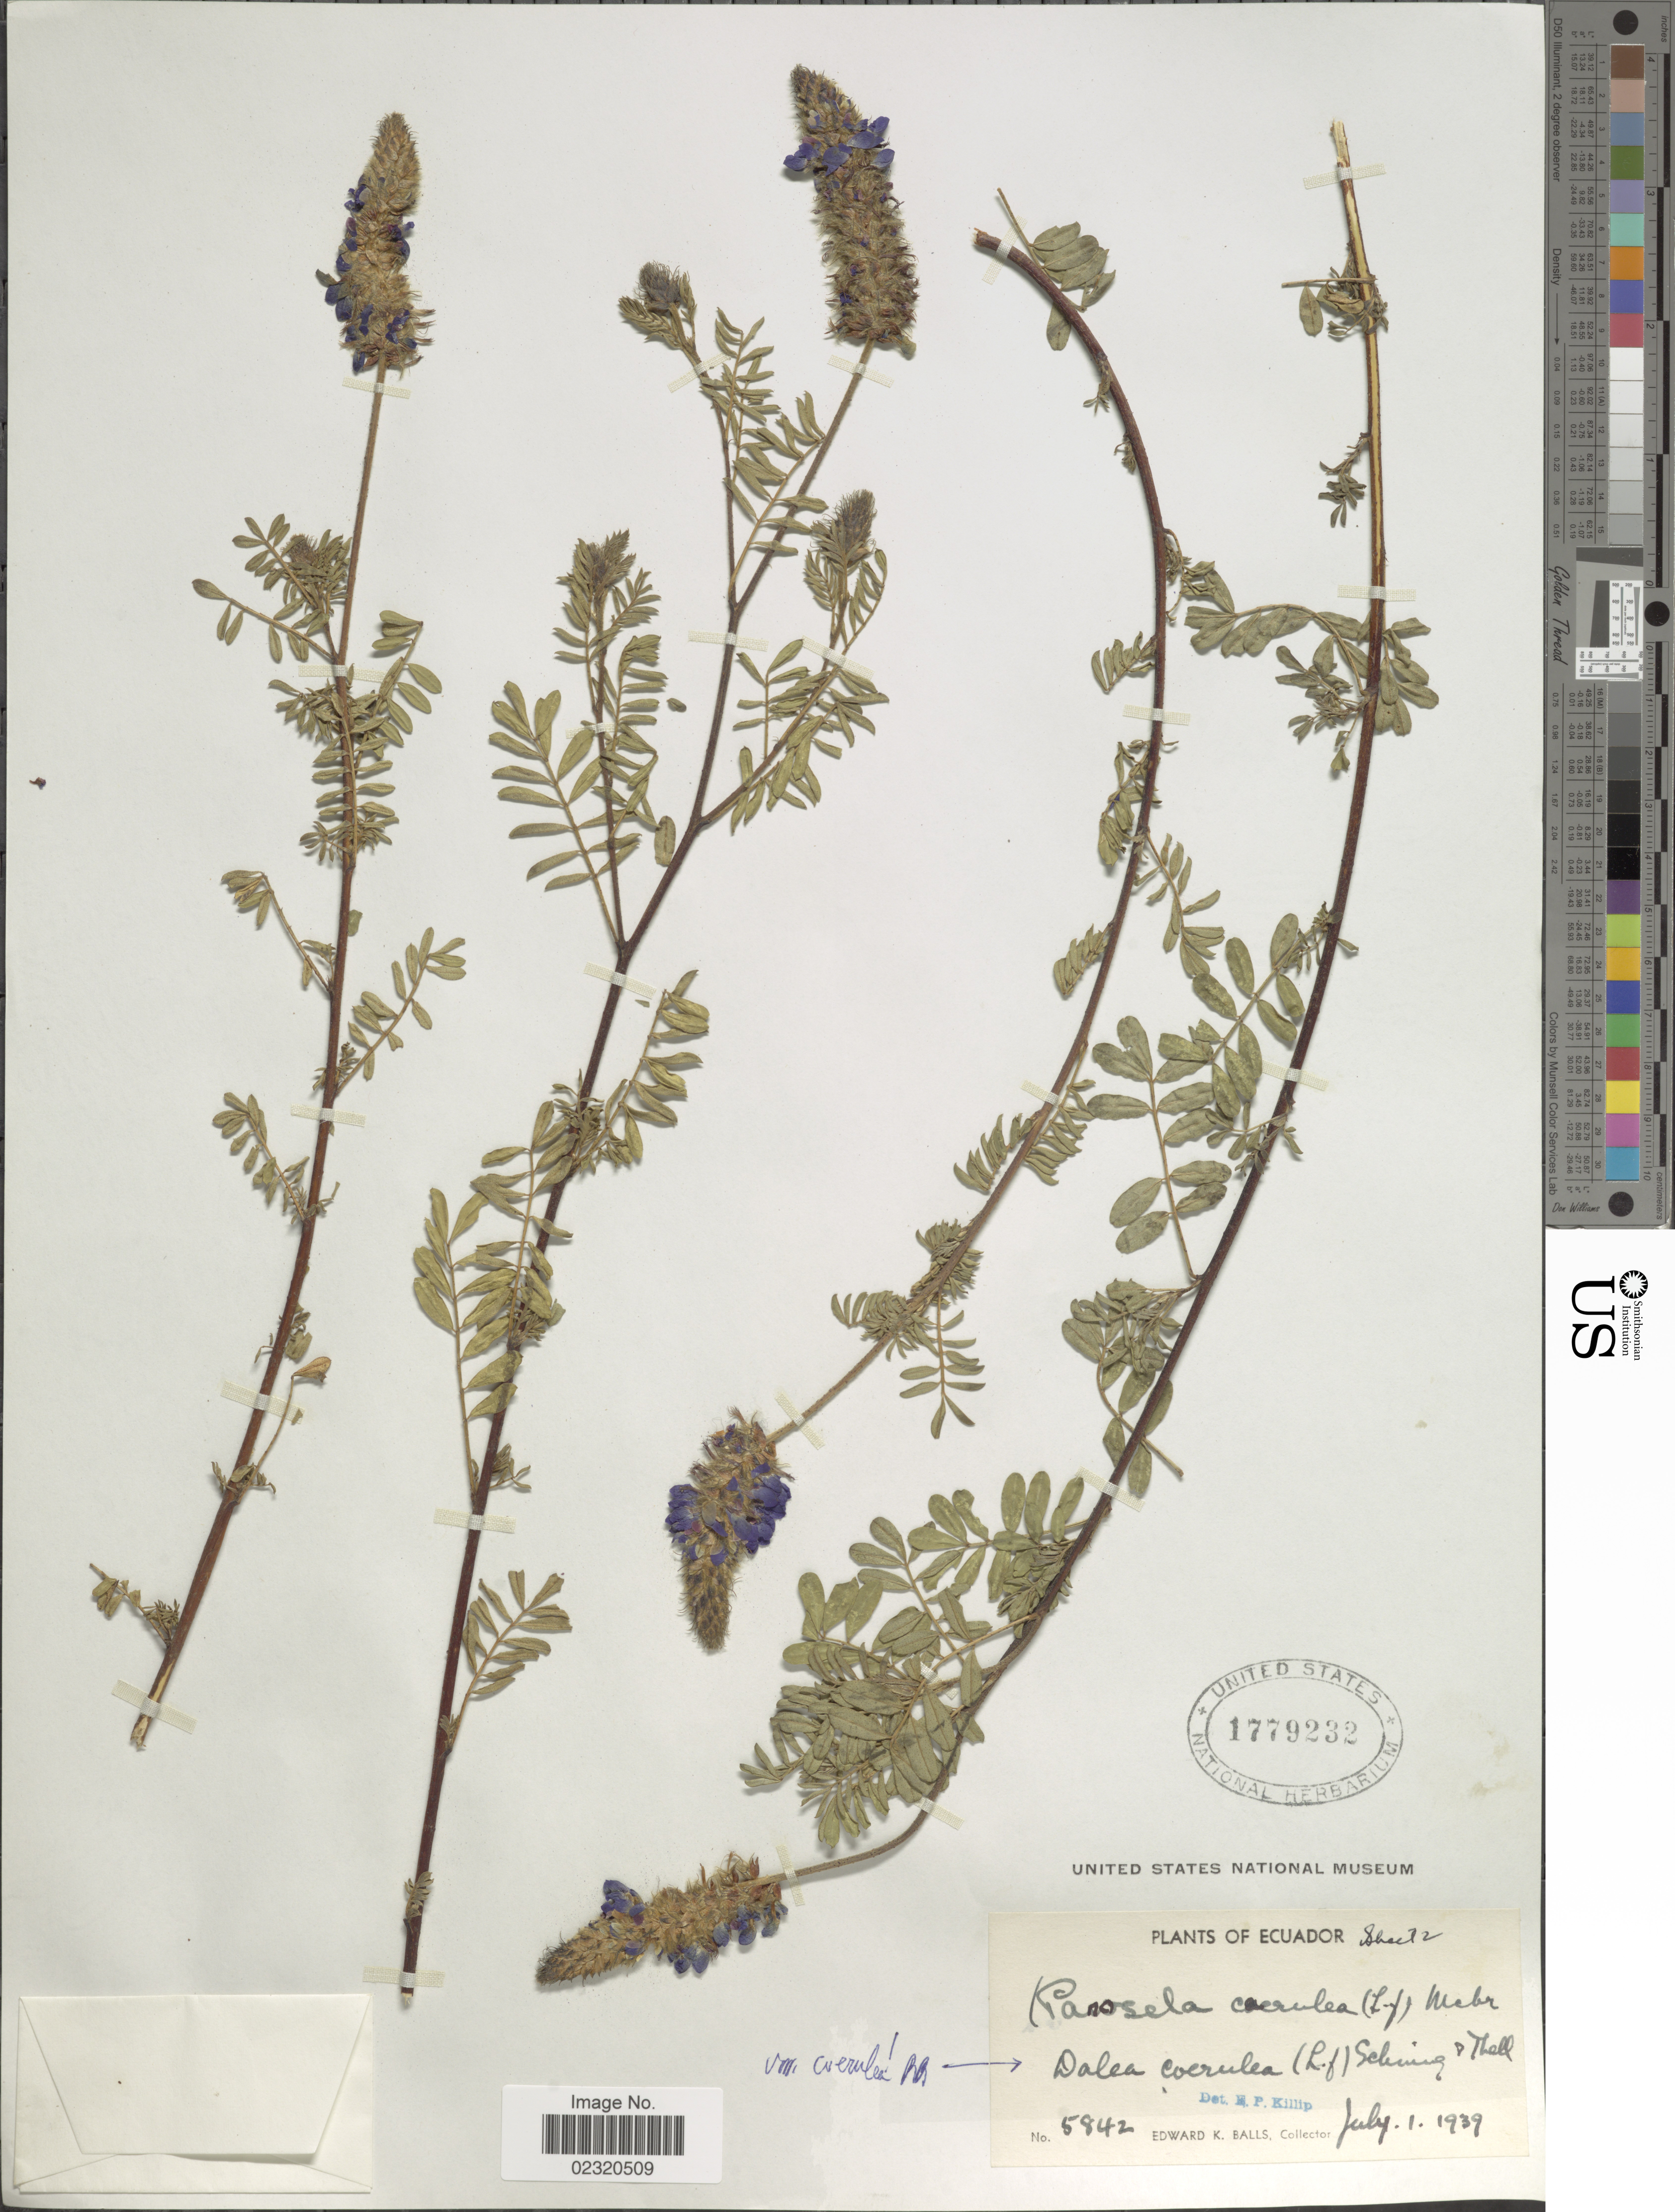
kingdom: Plantae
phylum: Tracheophyta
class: Magnoliopsida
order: Fabales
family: Fabaceae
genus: Dalea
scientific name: Dalea coerulea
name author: (L. f.) Schinz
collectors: E. K. Balls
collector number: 5842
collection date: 1939-07-01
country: Ecuador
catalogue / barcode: US 1779232